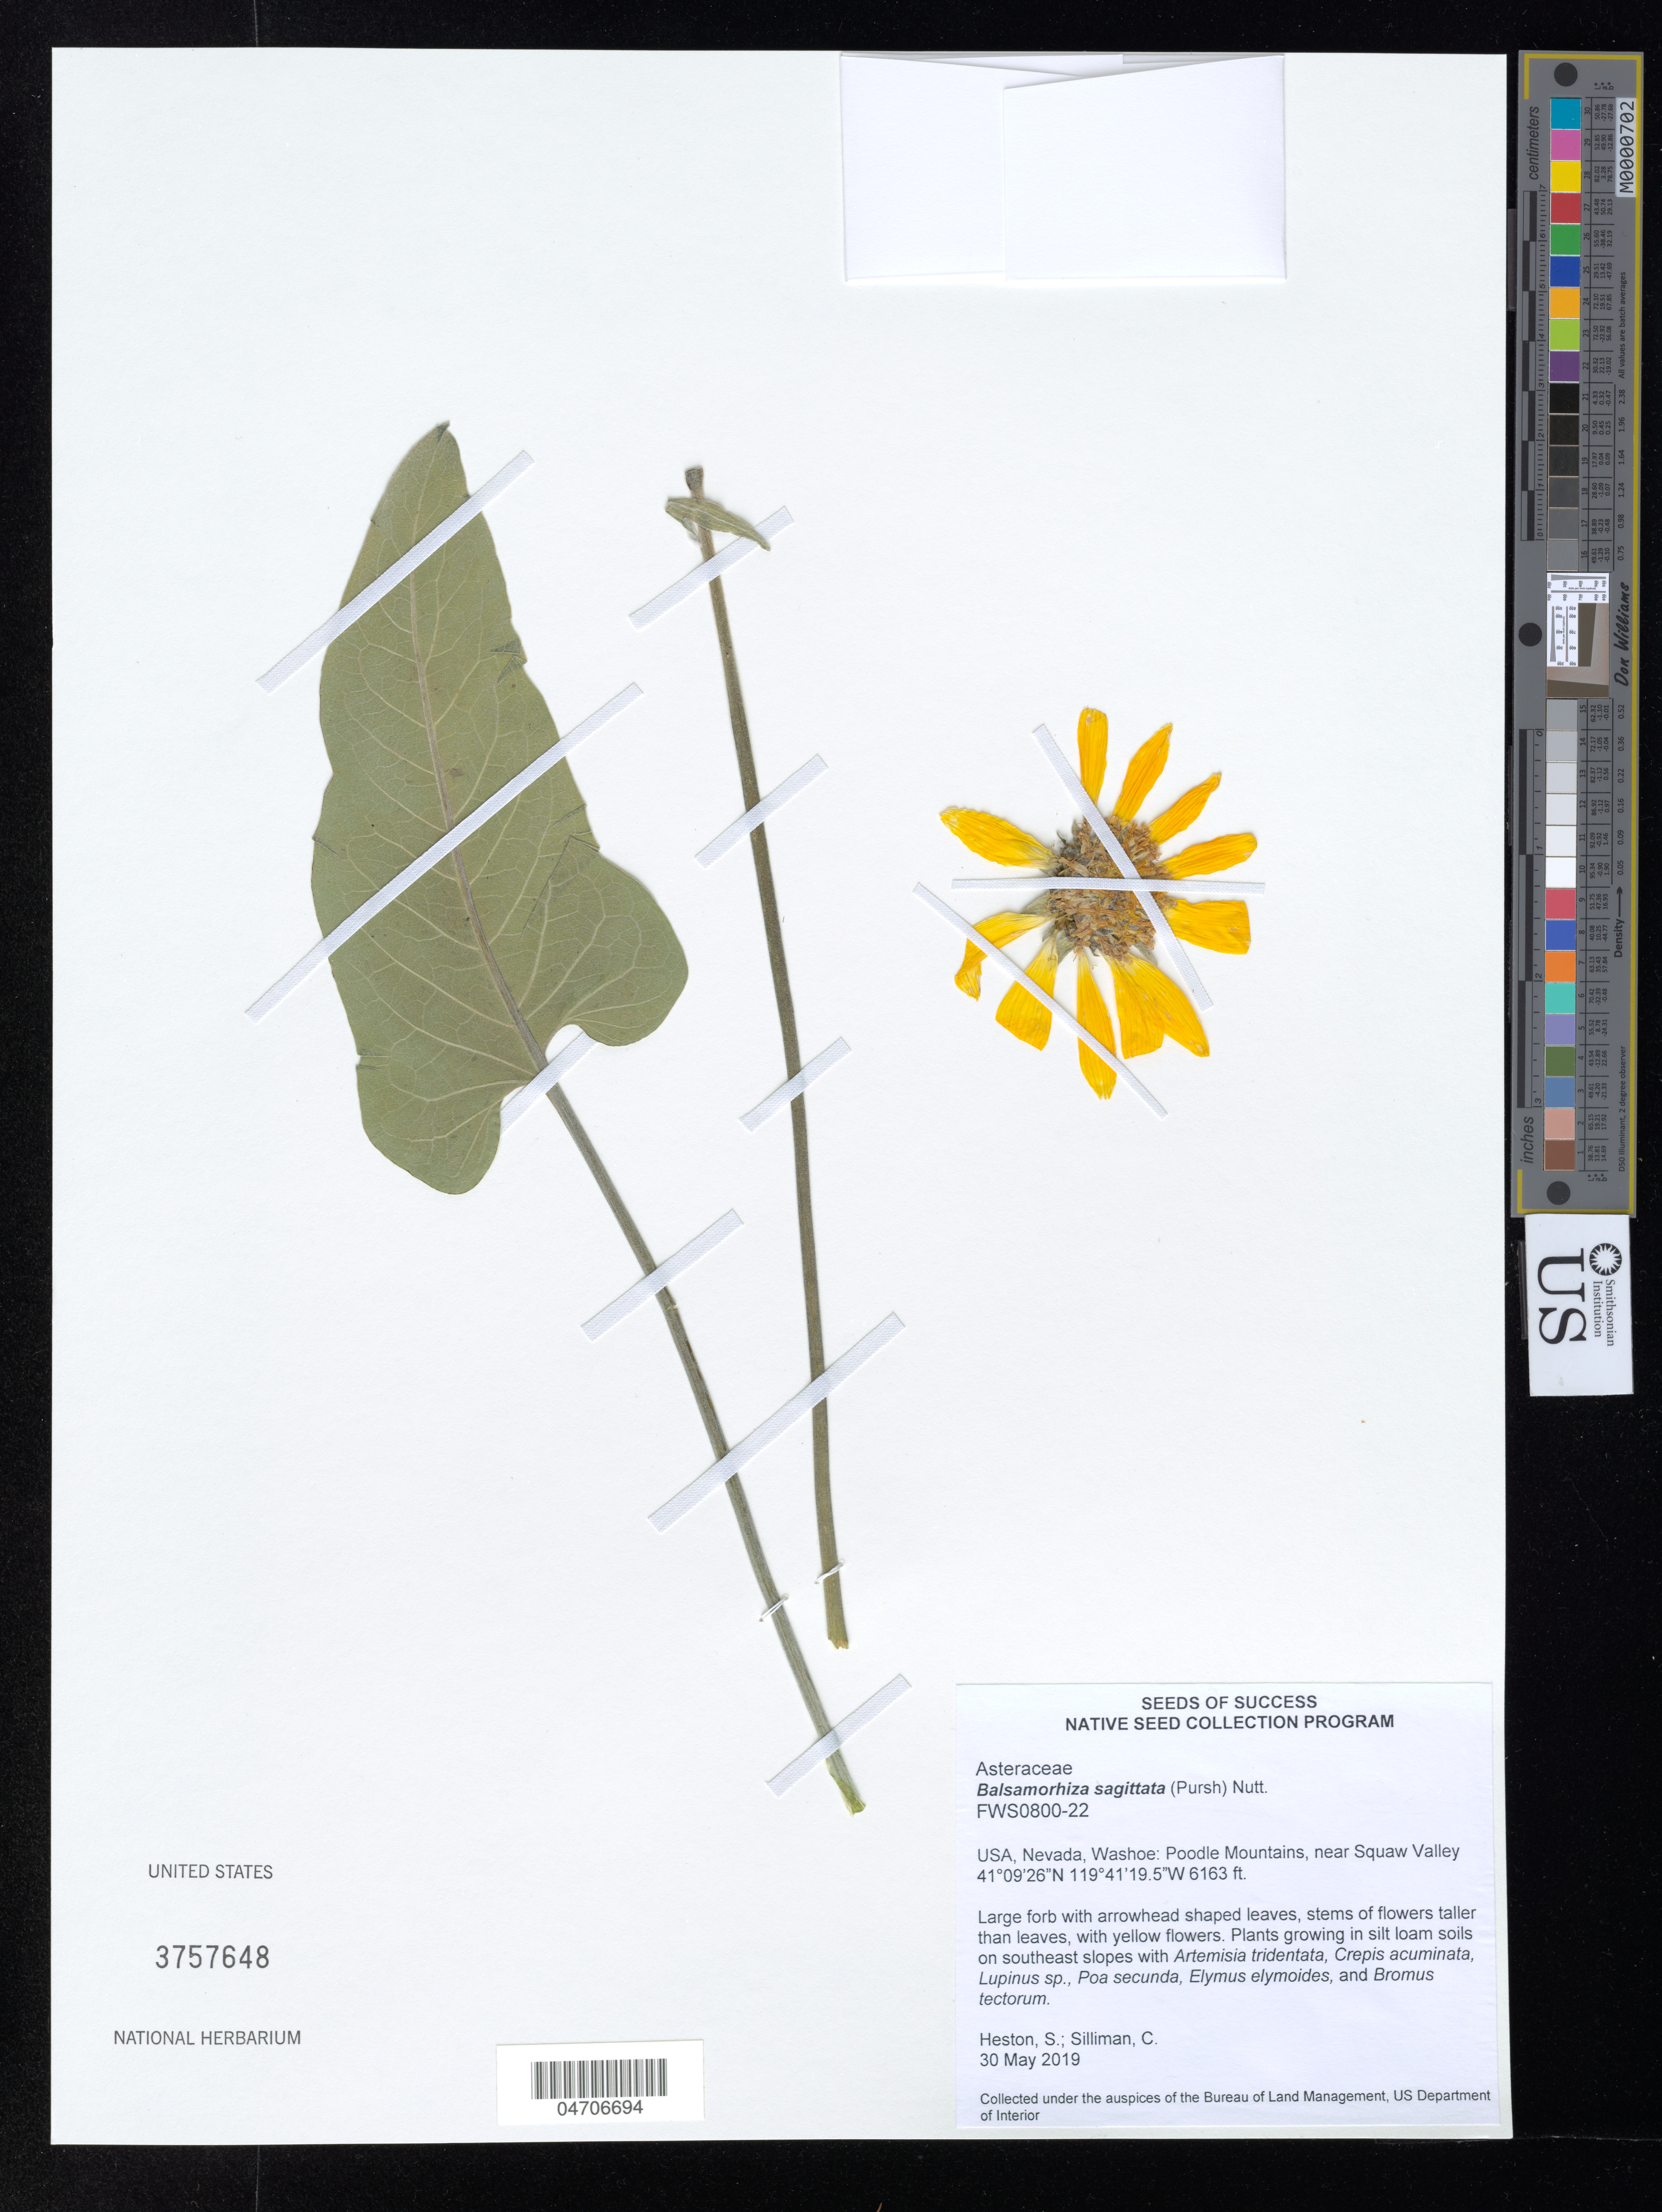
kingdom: Plantae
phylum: Tracheophyta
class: Magnoliopsida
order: Asterales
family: Asteraceae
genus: Balsamorhiza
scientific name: Balsamorhiza sagittata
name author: (Pursh) Nutt.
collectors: S. Heston & C. Silliman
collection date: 2019-05-30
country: United States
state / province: Nevada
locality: Washoe: Poodle Mountains, near Squaw Valley.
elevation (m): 1878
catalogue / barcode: US 3757648